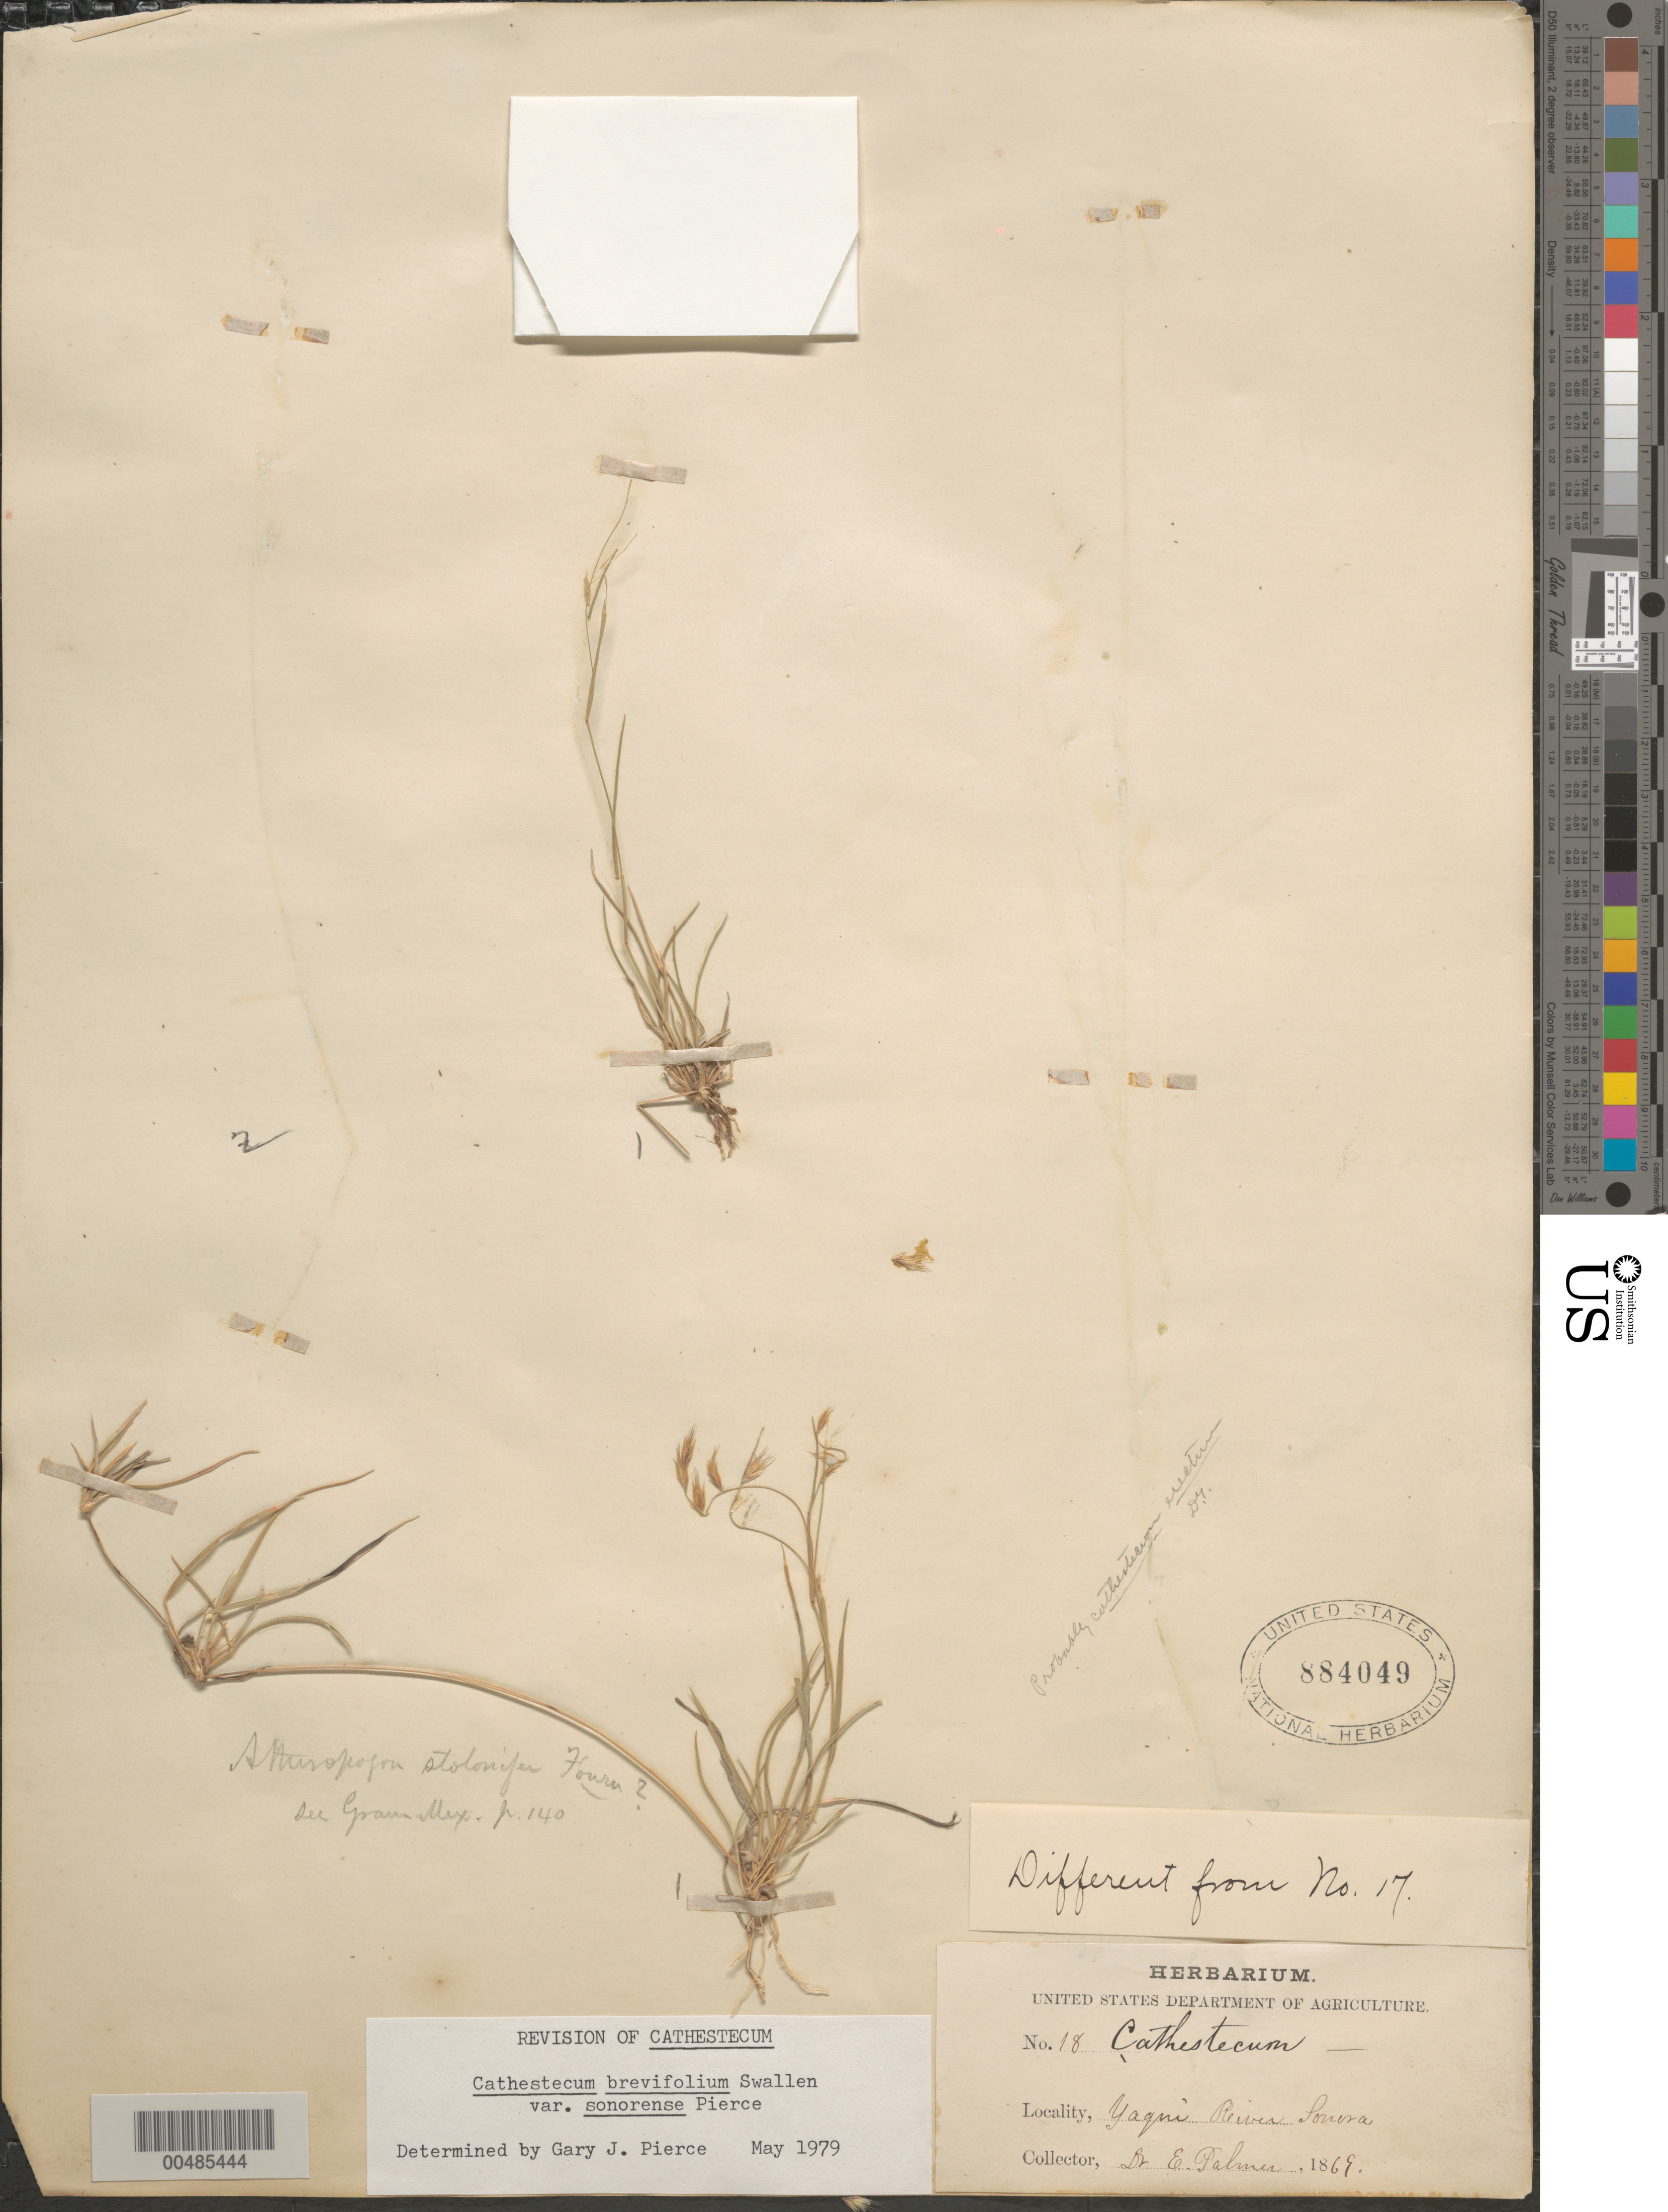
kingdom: Plantae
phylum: Tracheophyta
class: Liliopsida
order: Poales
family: Poaceae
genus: Cathestecum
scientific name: Cathestecum brevifolium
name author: Swallen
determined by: Pierce, G. J.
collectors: E. Palmer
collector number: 18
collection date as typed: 1869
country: Mexico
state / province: Sonora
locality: Yaqui River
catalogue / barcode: US 884049